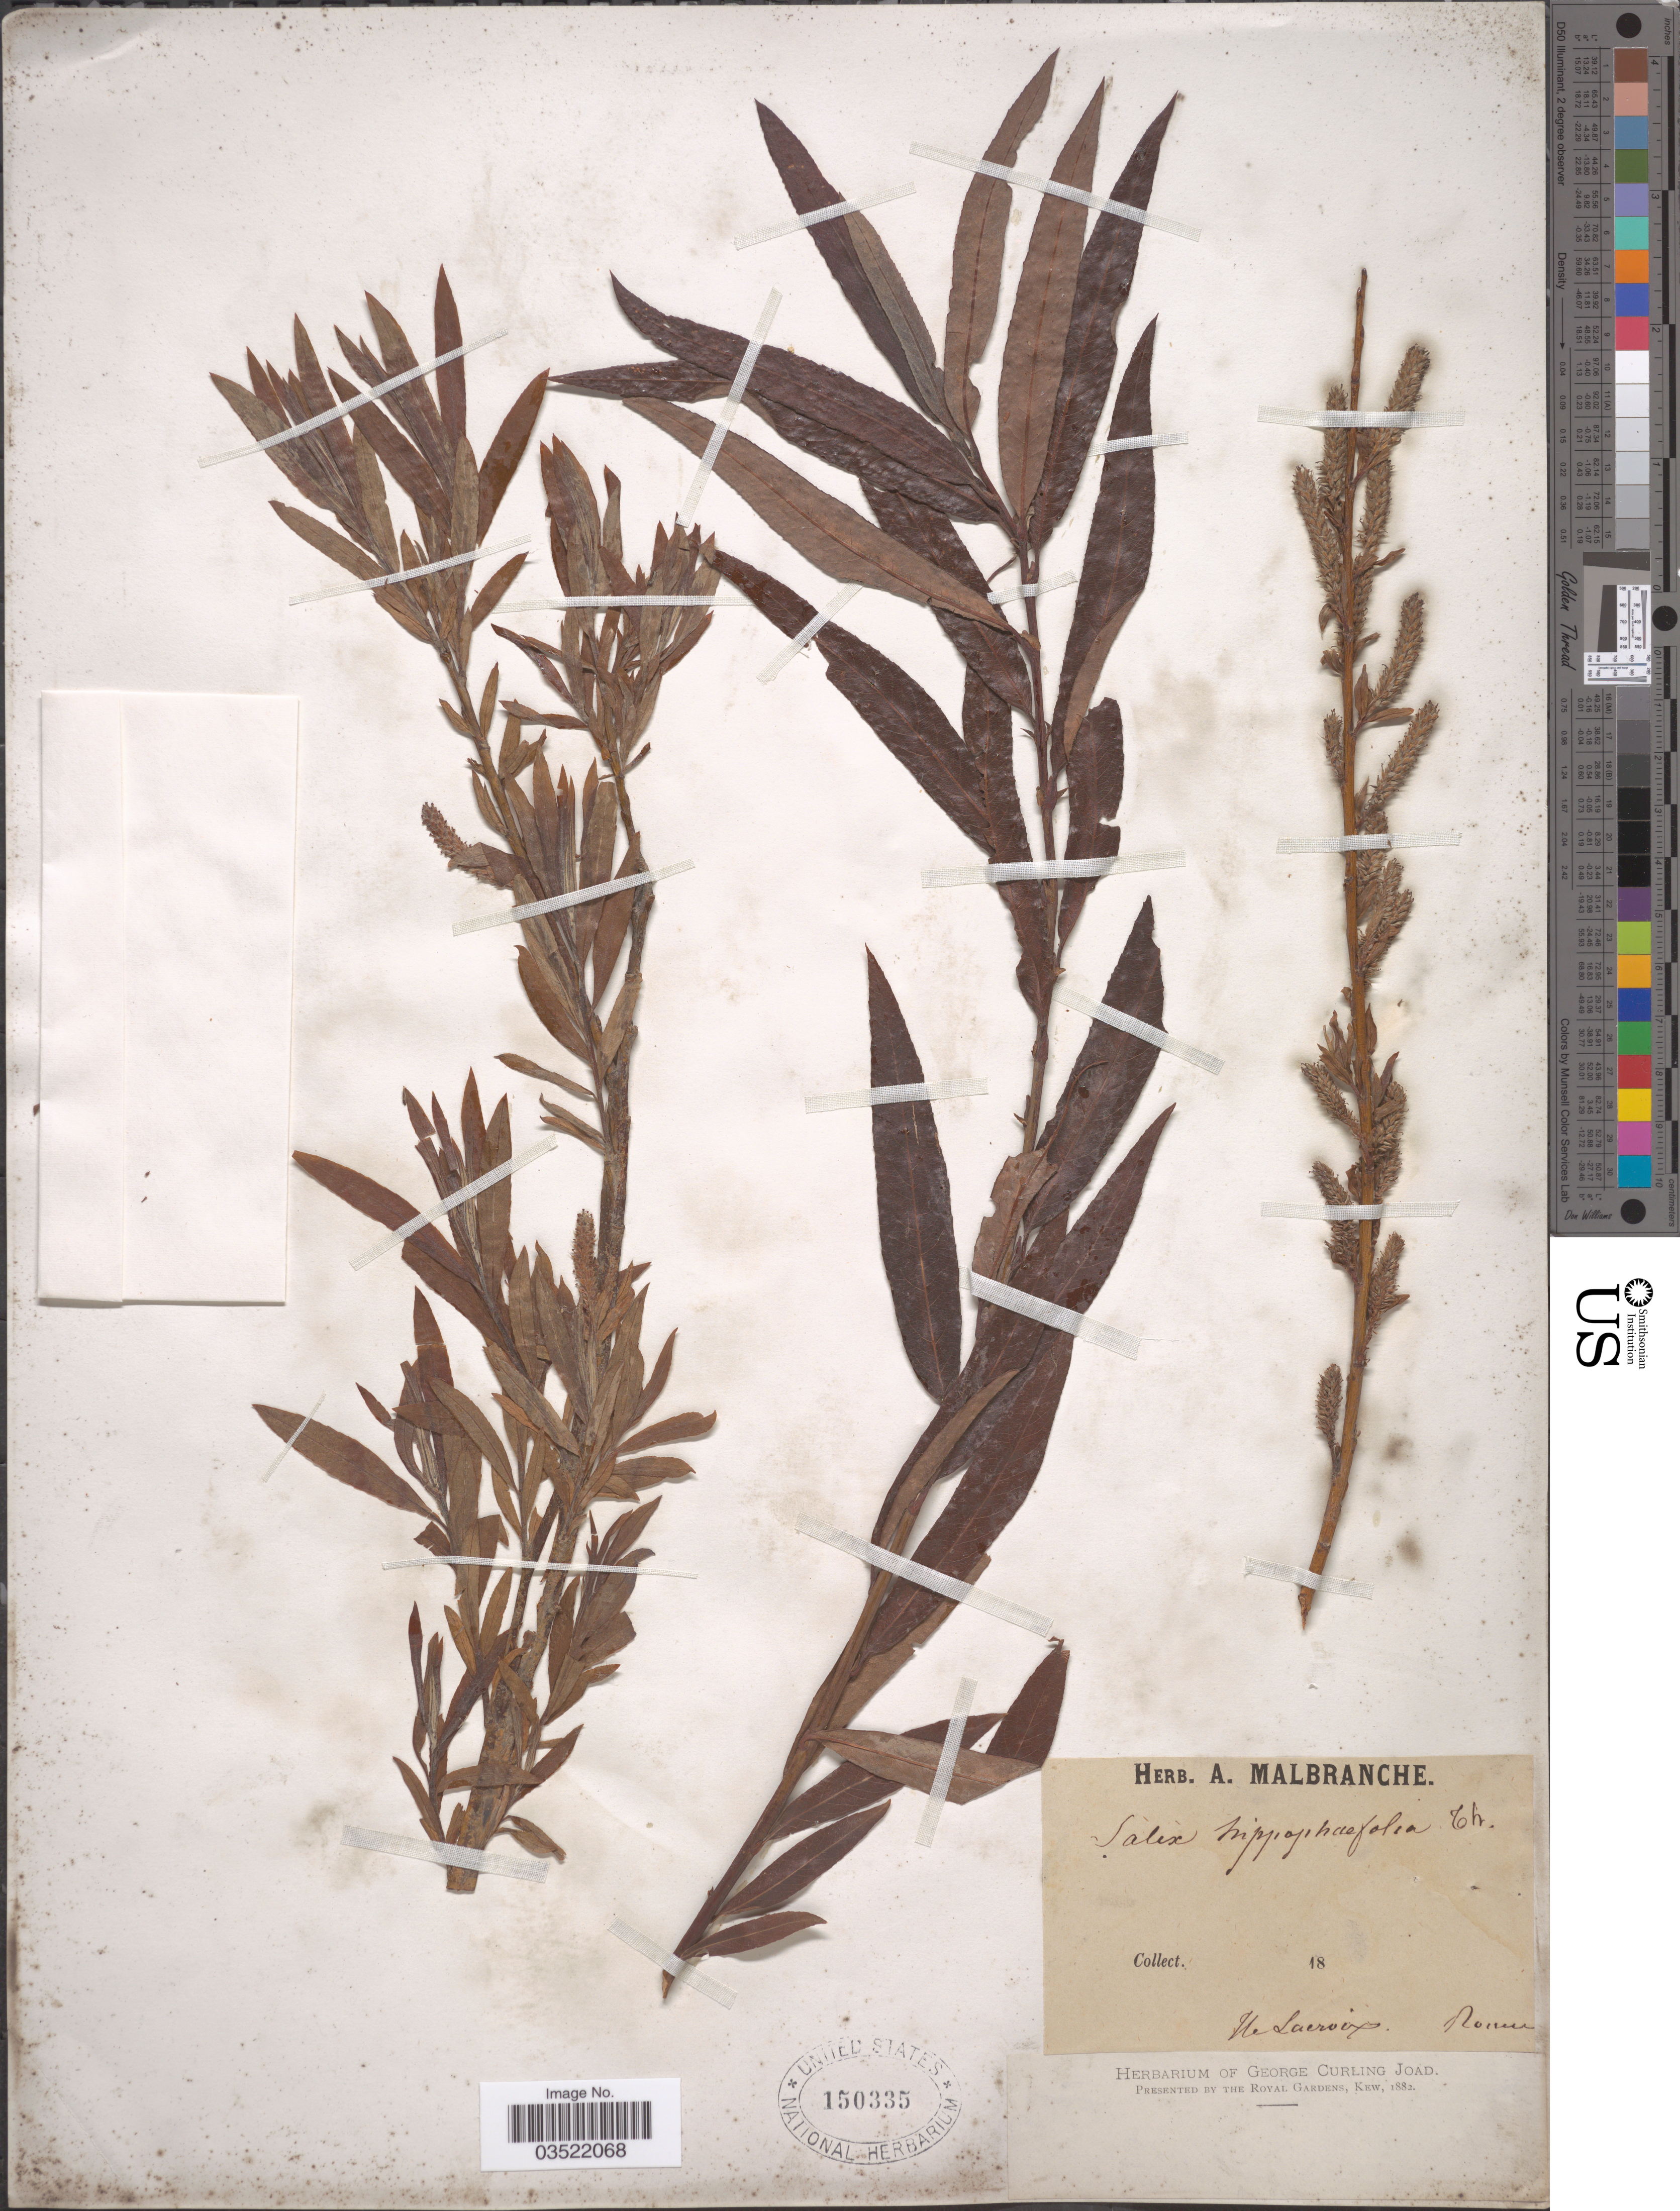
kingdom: Plantae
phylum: Tracheophyta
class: Magnoliopsida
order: Malpighiales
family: Salicaceae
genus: Salix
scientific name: Salix hippophifolia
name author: Thuill.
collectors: Ex herb. A. Malbranche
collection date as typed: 18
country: France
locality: Ile Lacroix. Rouen.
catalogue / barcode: US 150335